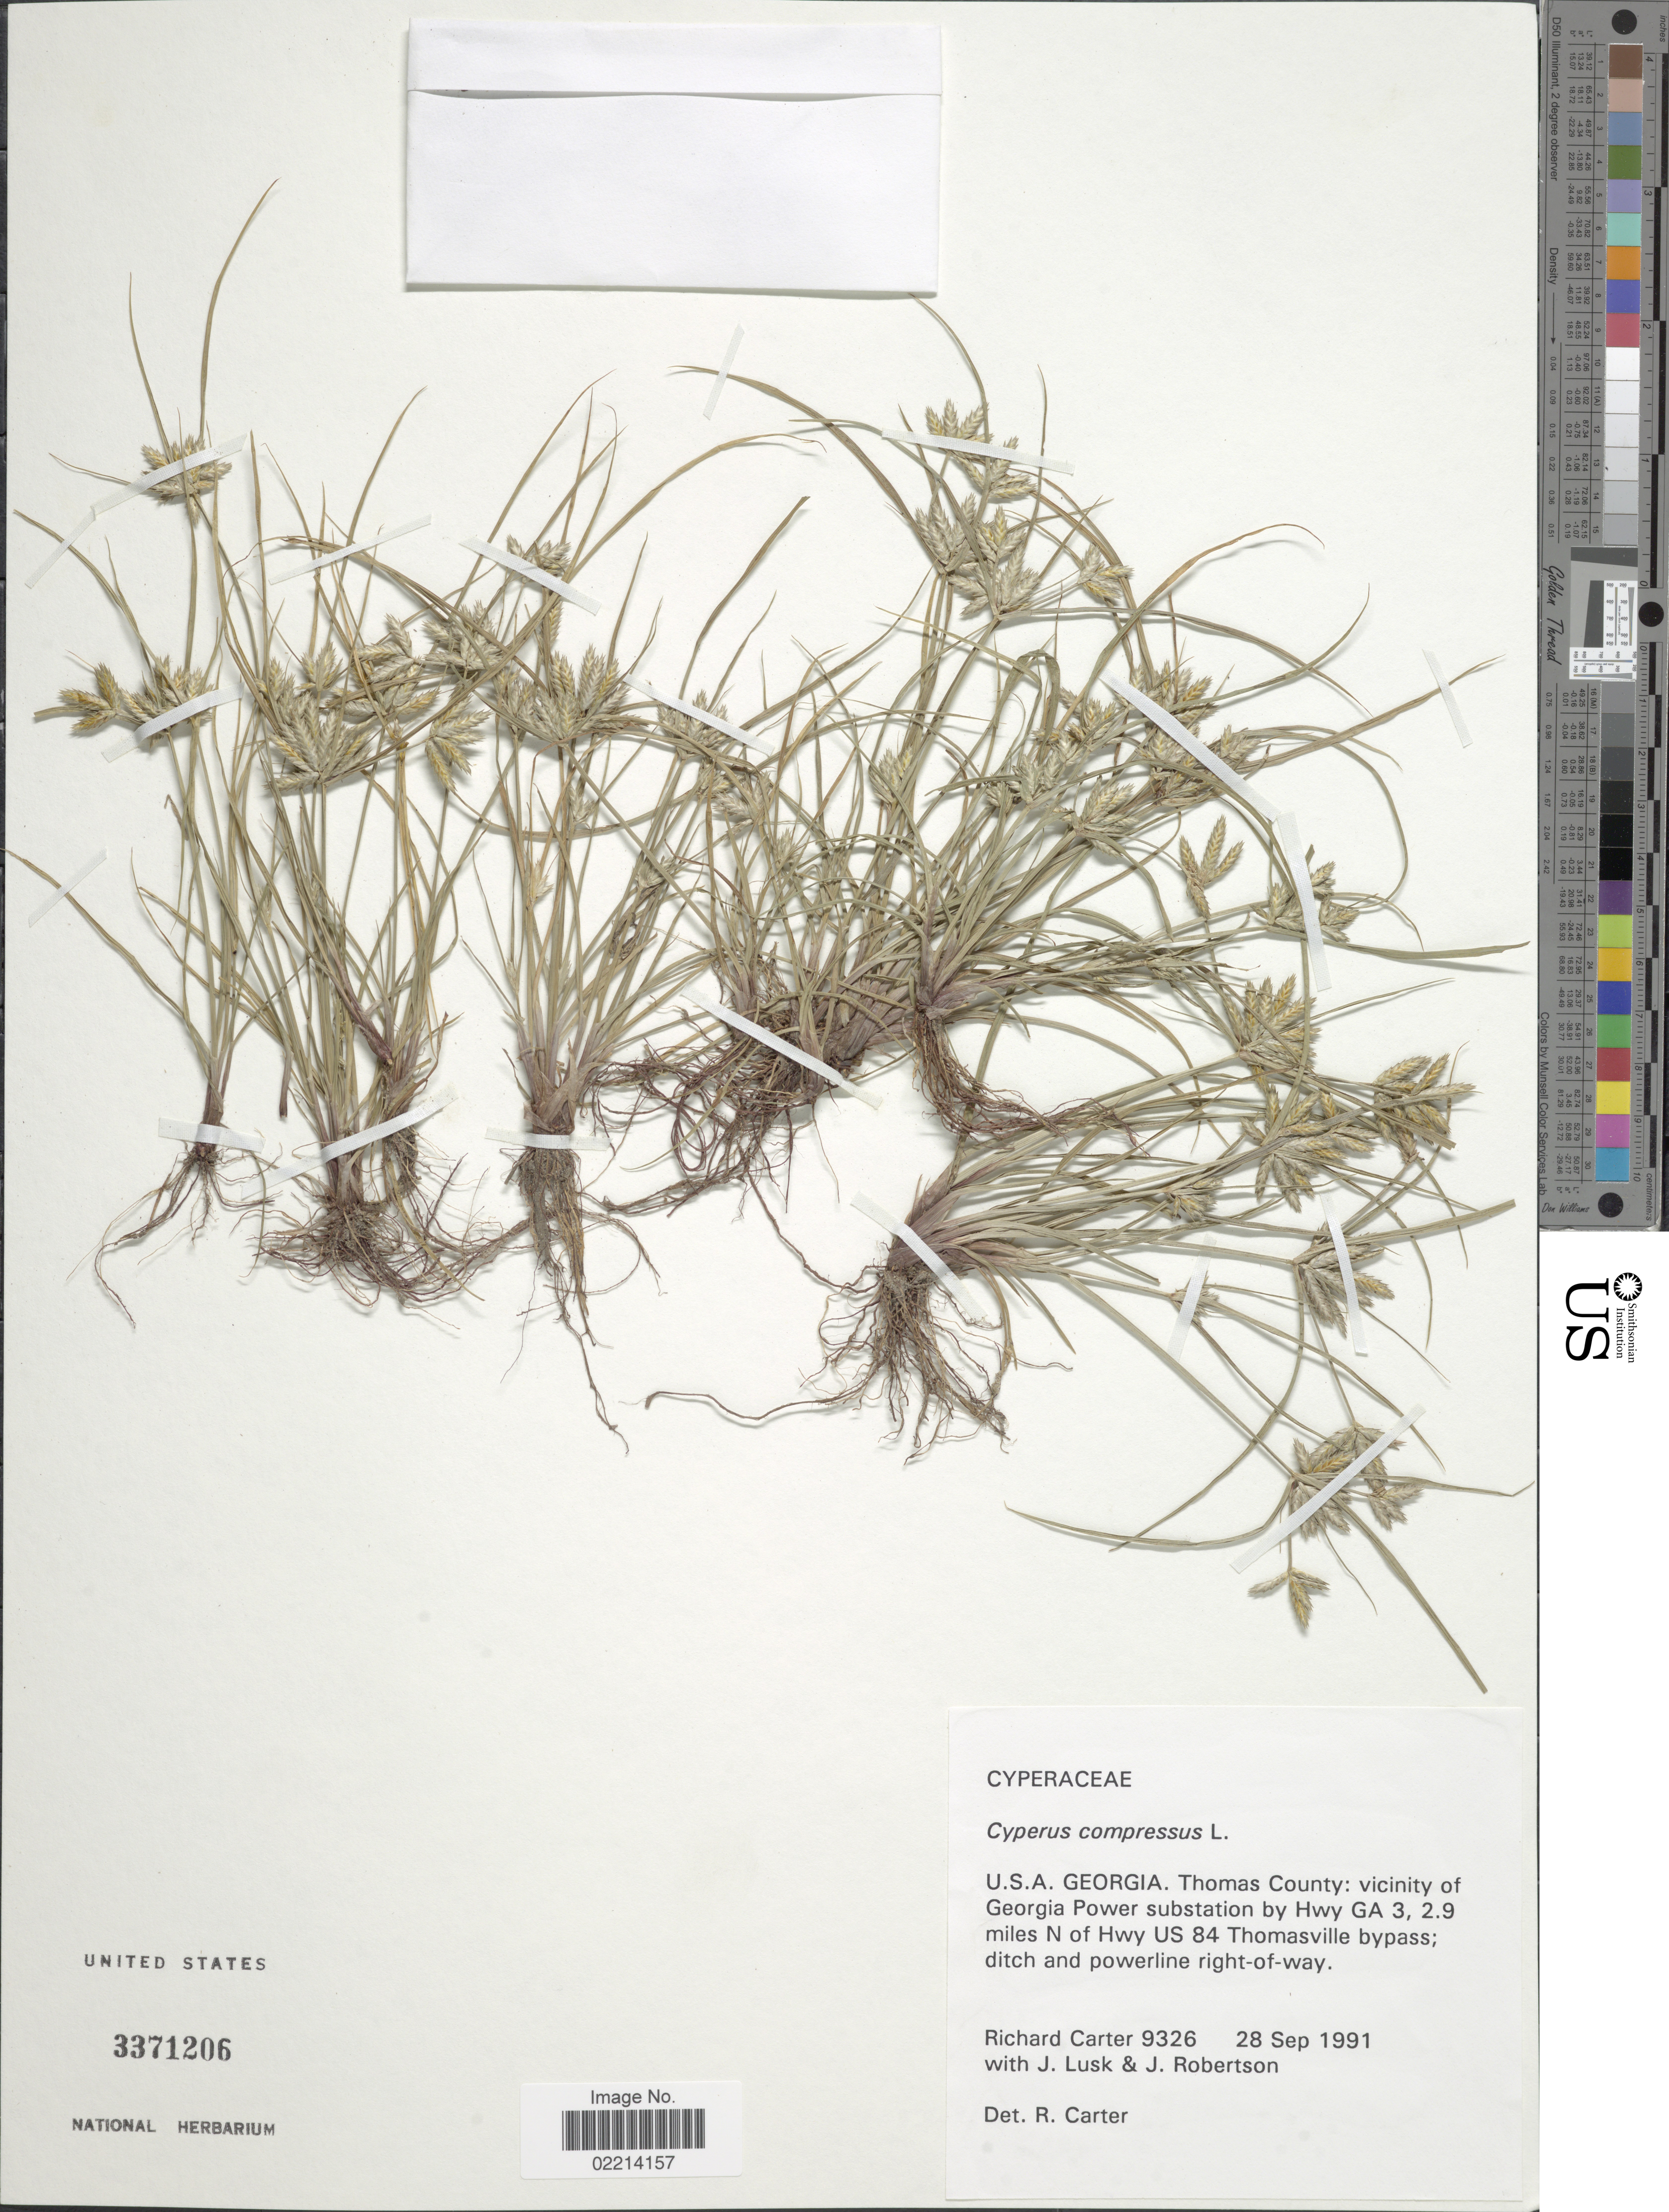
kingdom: Plantae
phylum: Tracheophyta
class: Liliopsida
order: Poales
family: Cyperaceae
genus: Cyperus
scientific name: Cyperus compressus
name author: L.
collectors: R. Carter, J. Lusk & J. Robertson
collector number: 9326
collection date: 1991-09-28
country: United States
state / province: Georgia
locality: U.S.A. Georgia. Thomas County: vicinity of Georgia Power substation by Hwy GA 3, 2.9 miles N of Hwy US 84 Thomasville bypass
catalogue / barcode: US 3371206